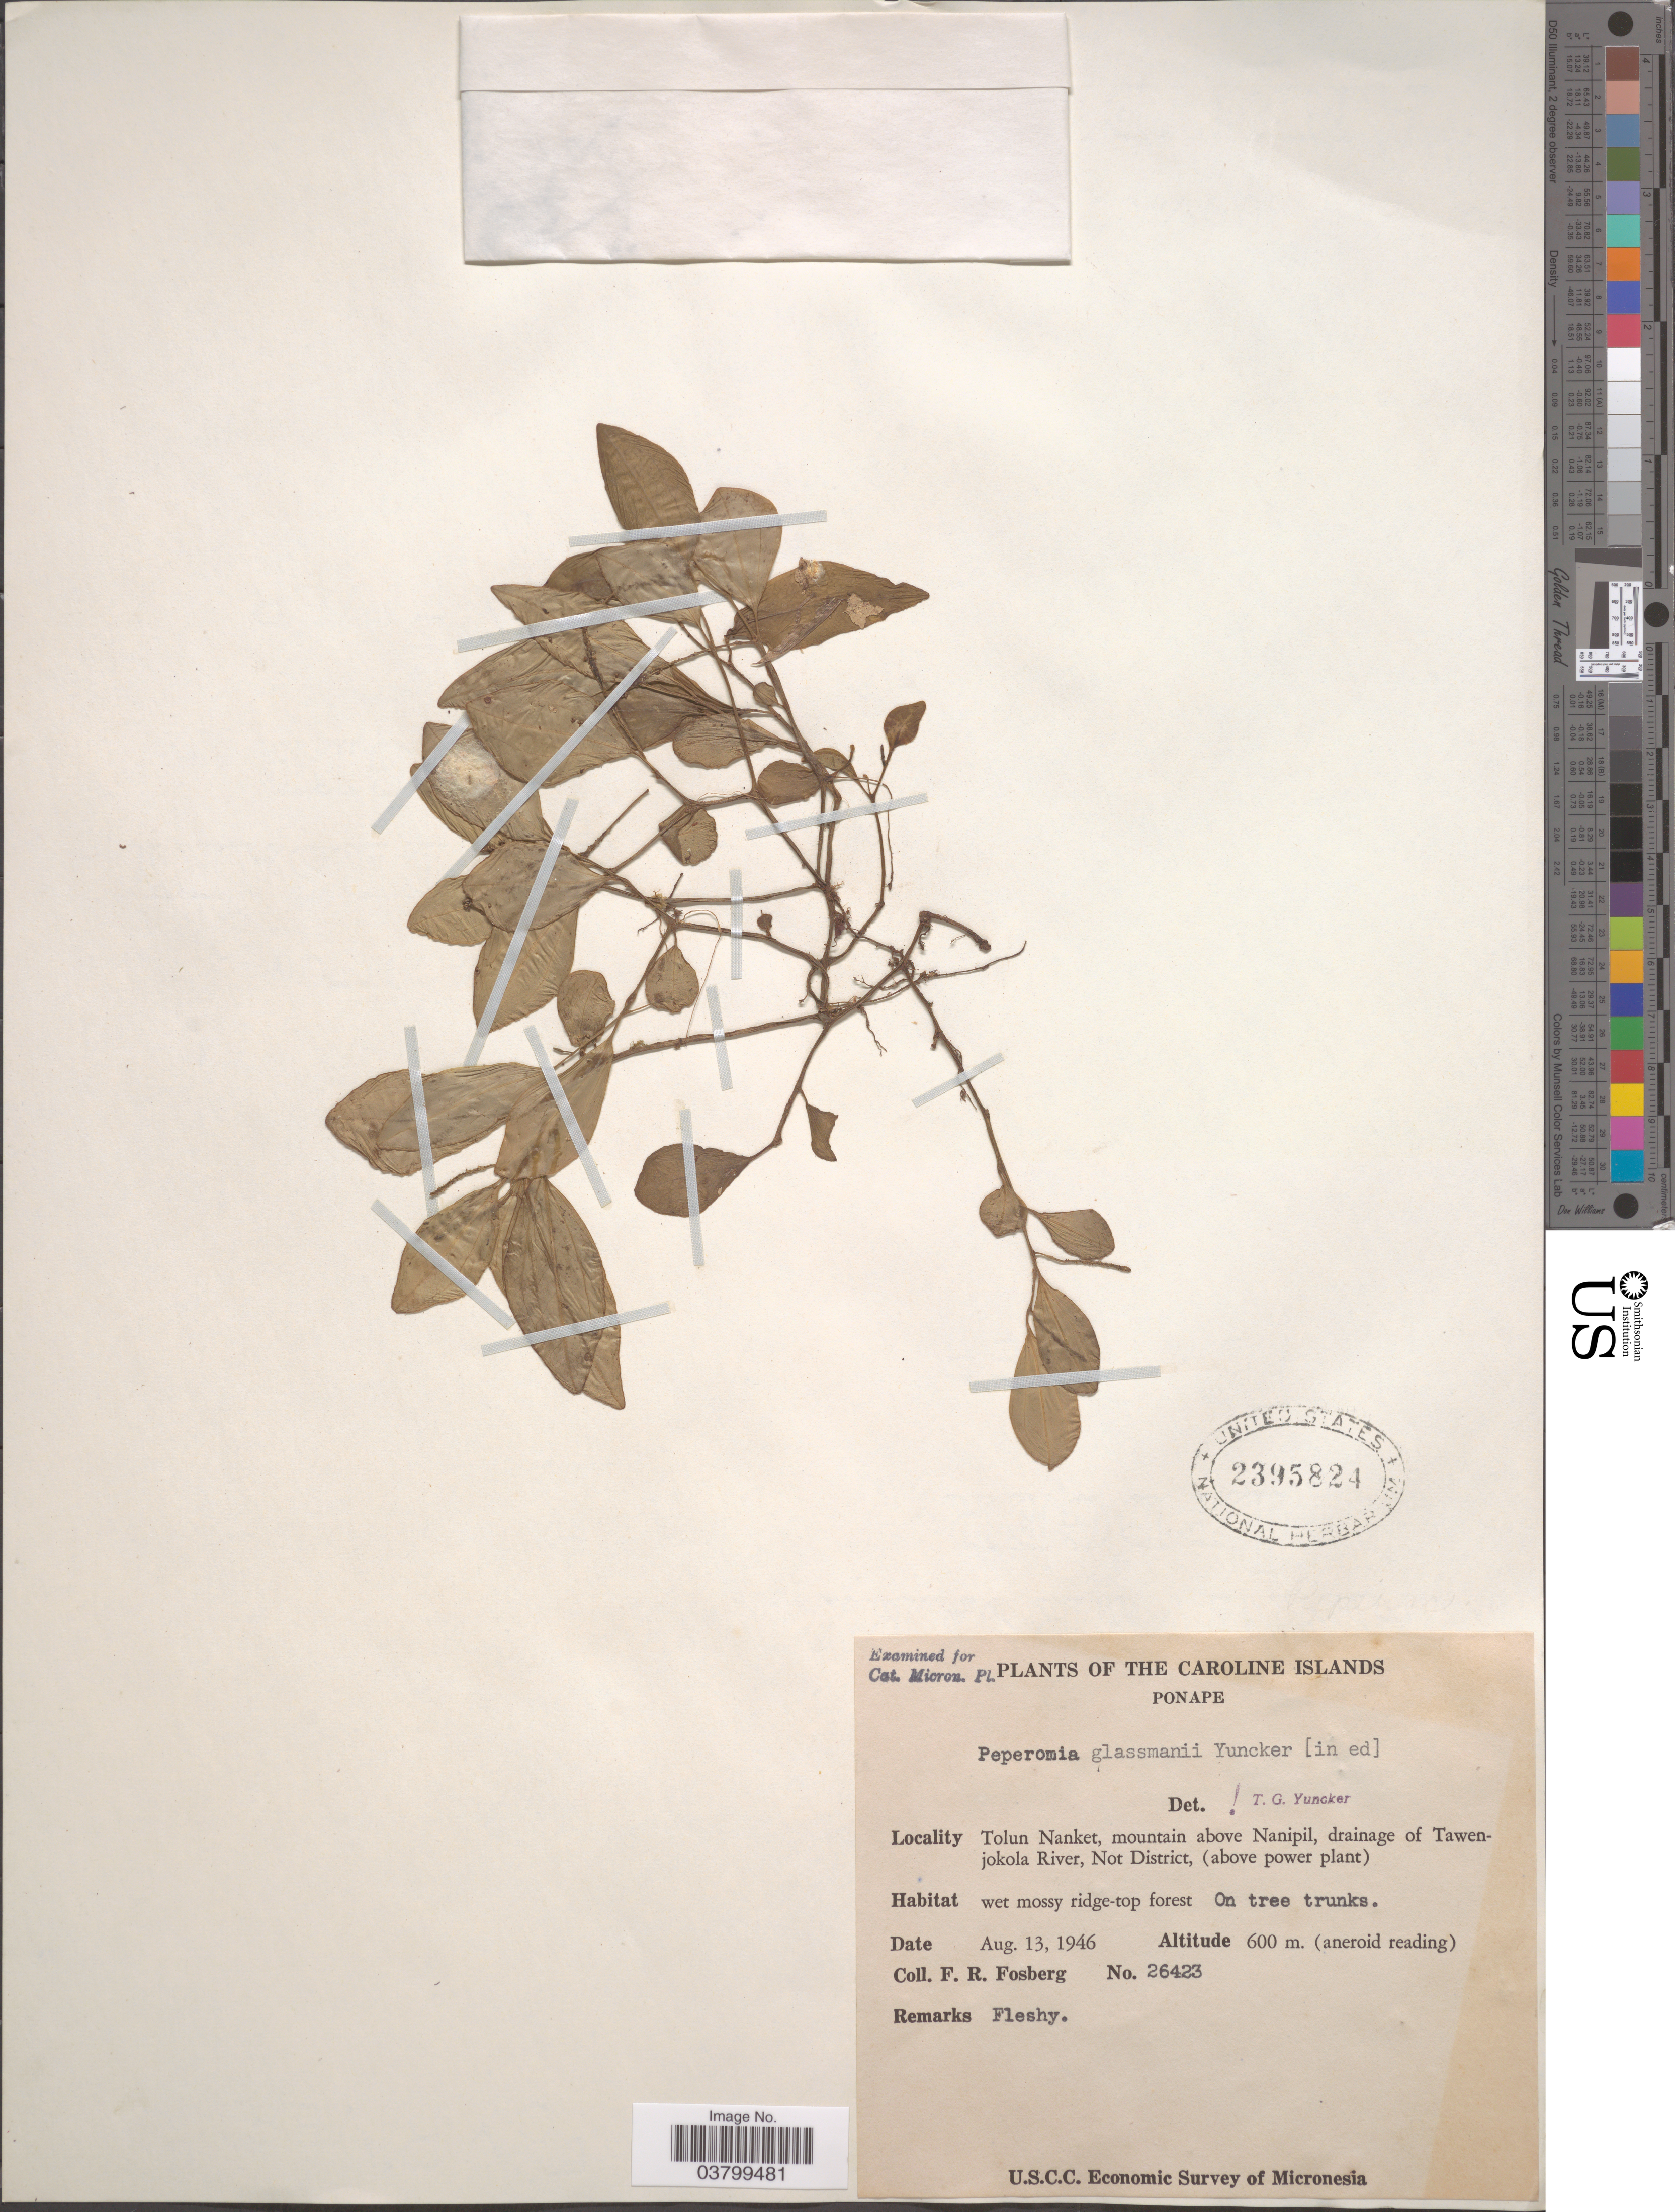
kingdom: Plantae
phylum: Tracheophyta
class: Magnoliopsida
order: Piperales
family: Piperaceae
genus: Peperomia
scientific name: Peperomia glassmanii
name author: Yunck.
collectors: F. R. Fosberg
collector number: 26423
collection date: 1946-08-13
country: Micronesia, Federated States of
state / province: Pohnpei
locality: The Caroline Islands. Ponape. Tolun Nanket, mountain above Nanipil, drainage of Tawenjokola River, Not District.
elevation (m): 600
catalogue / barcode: US 2395824